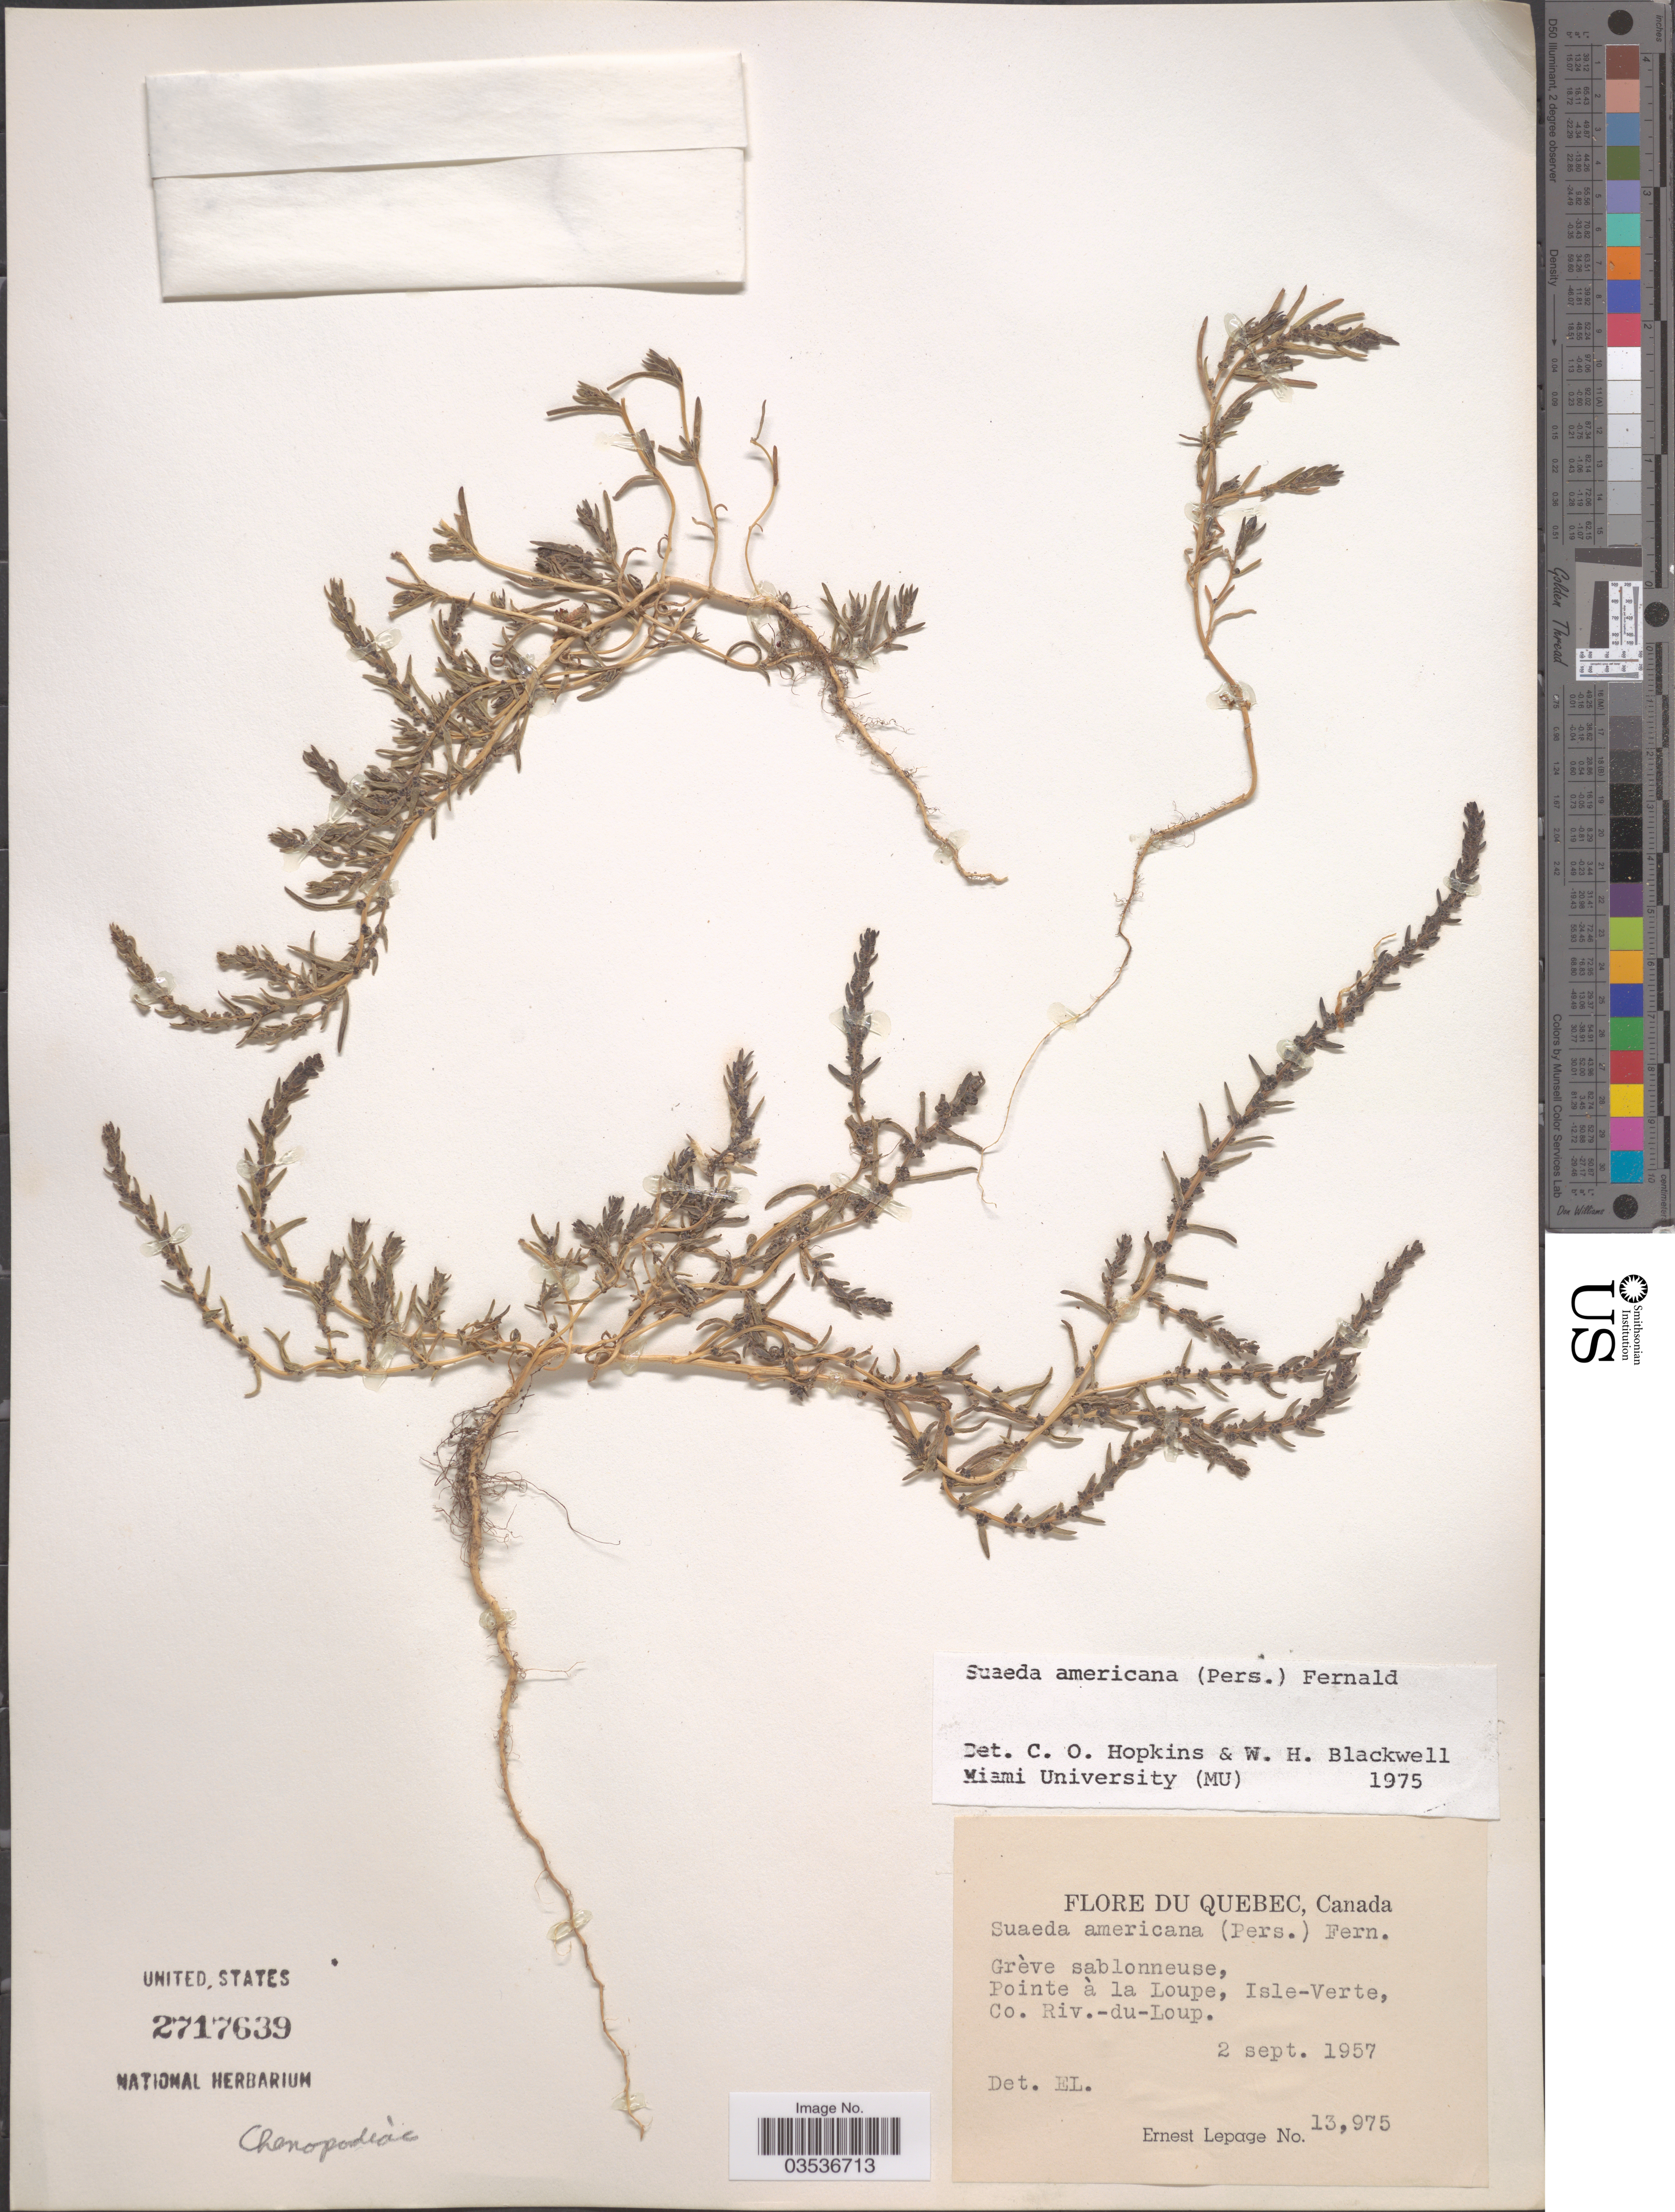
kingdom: Plantae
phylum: Tracheophyta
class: Magnoliopsida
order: Caryophyllales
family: Amaranthaceae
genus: Suaeda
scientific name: Suaeda americana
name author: (Pers.) Fernald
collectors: E. Lepage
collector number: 13975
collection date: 1957-09-02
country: Canada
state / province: Quebec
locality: Grève sablonneuse, Pointe à la Loupe, Isle-Verte, Co. Riv.-du-Loup.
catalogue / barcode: US 2717639